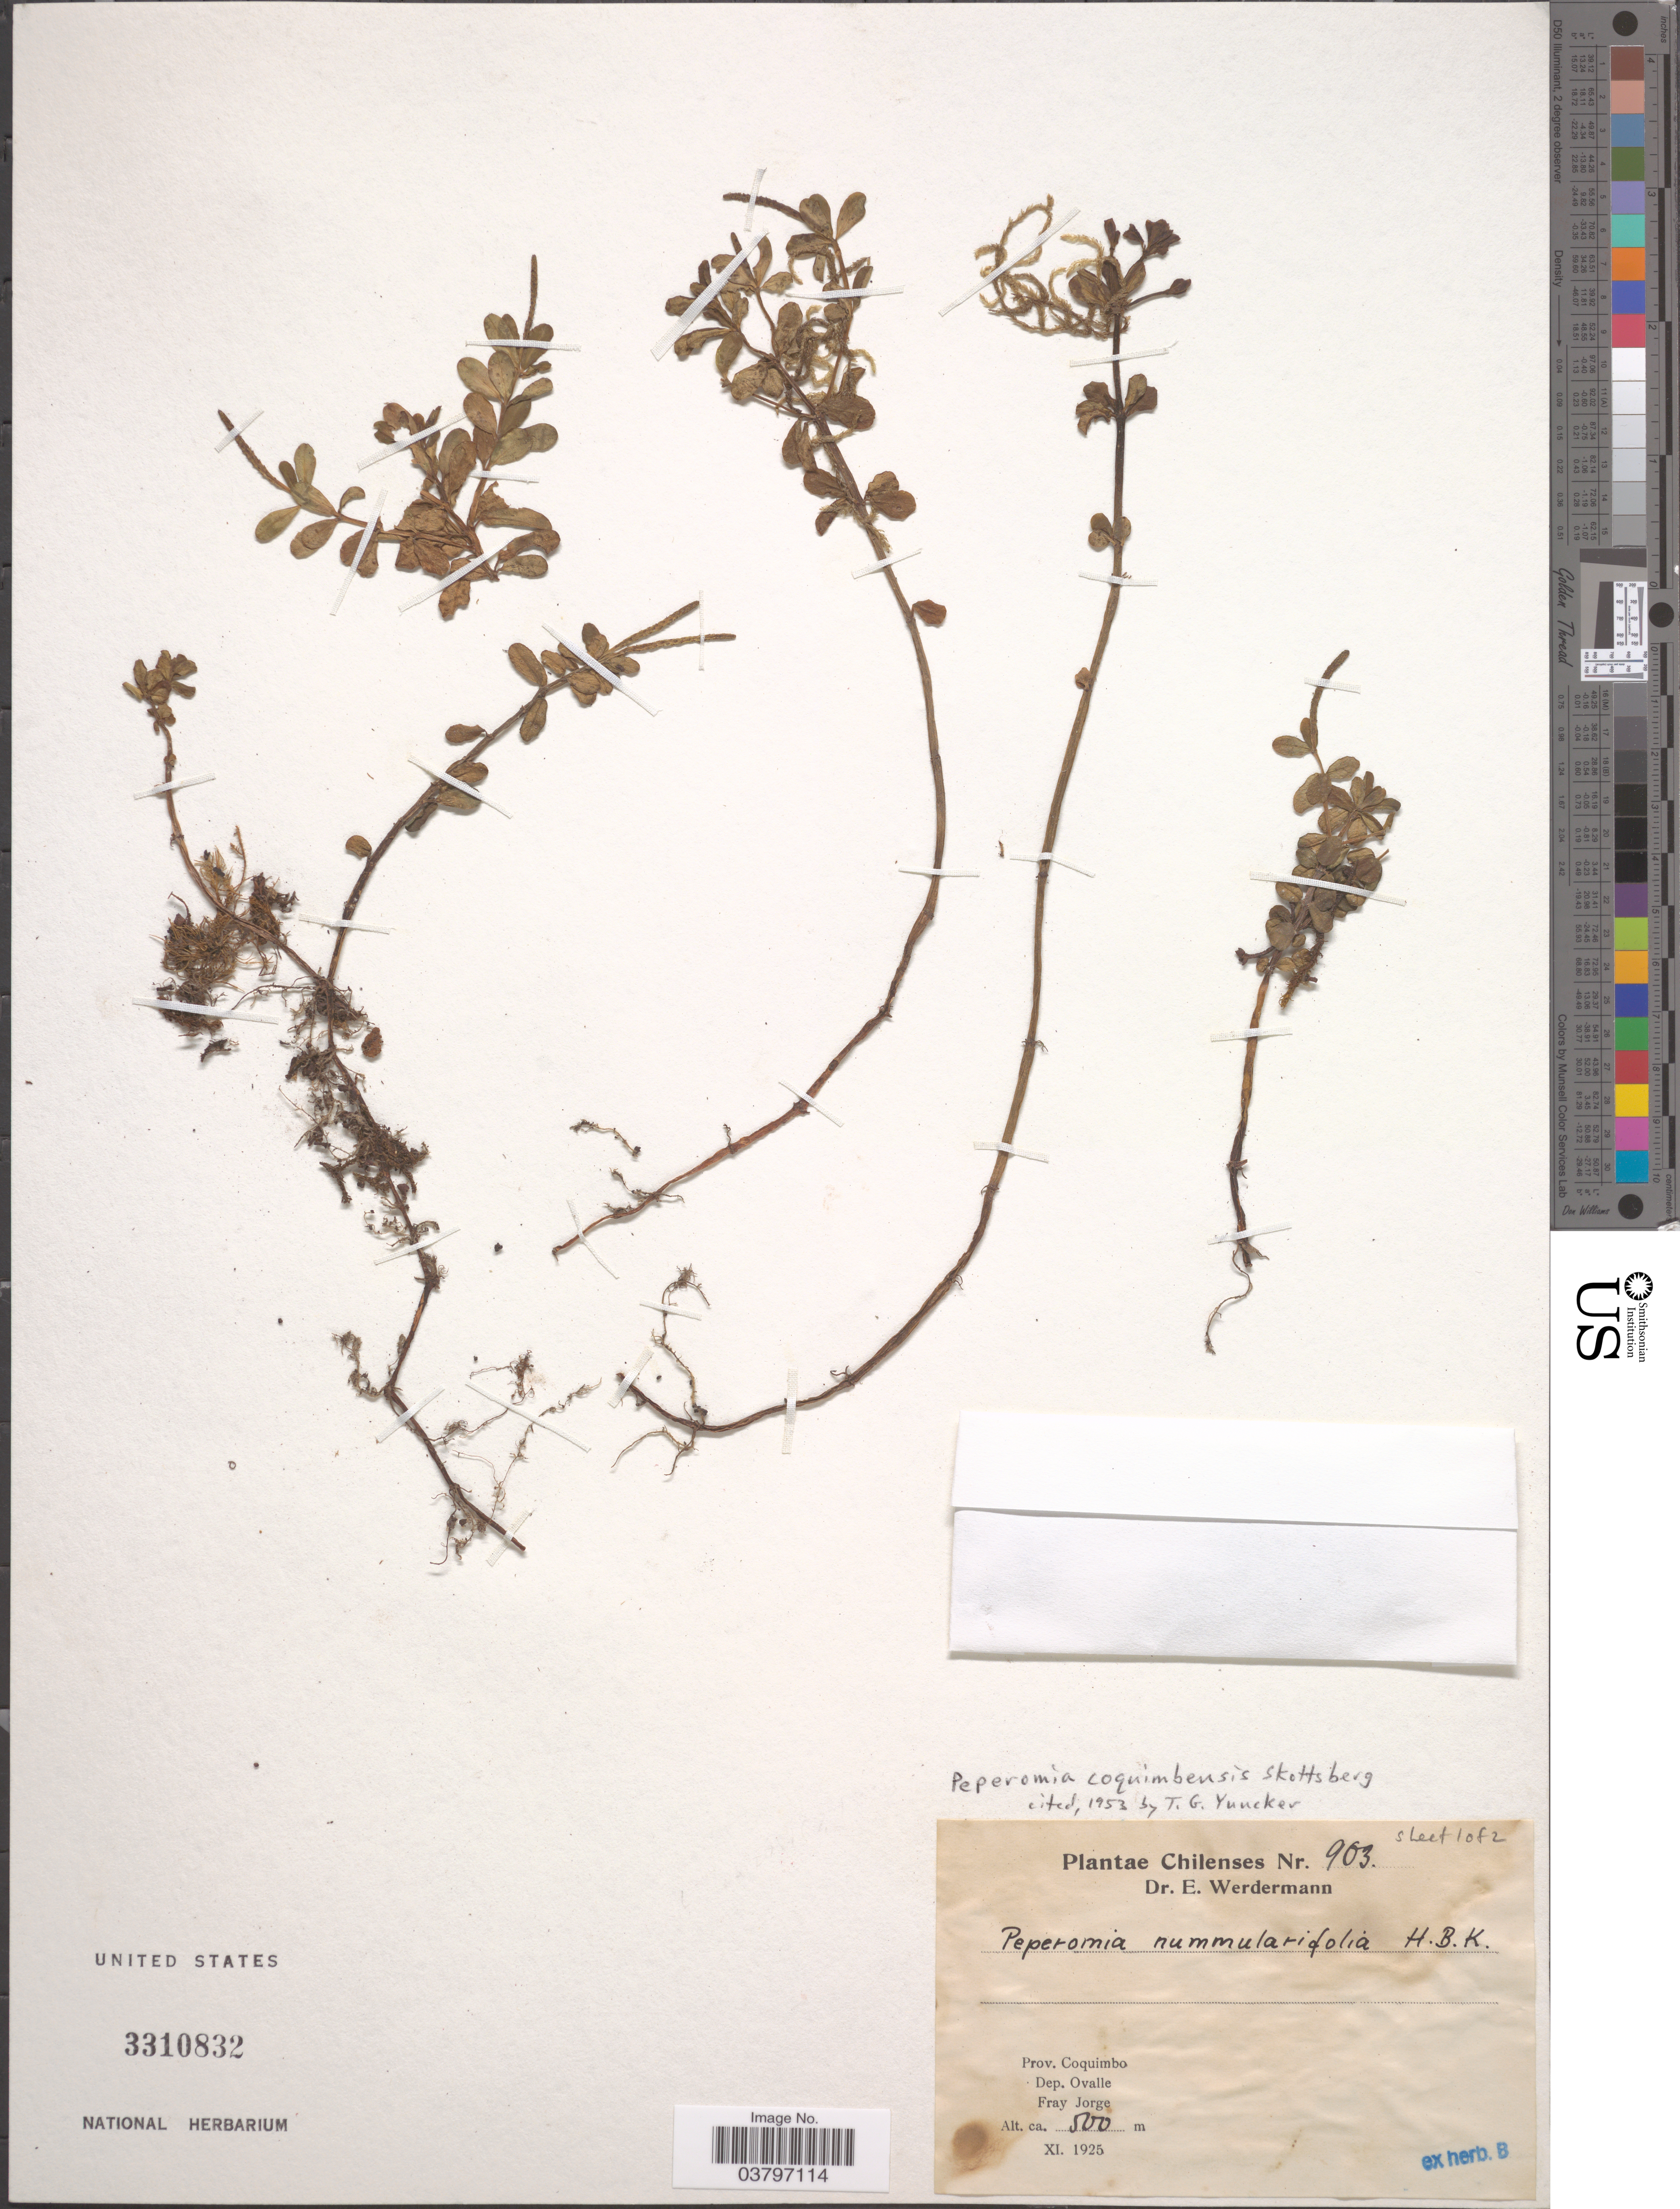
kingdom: Plantae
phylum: Tracheophyta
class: Magnoliopsida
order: Piperales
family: Piperaceae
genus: Peperomia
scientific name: Peperomia coquimbensis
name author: Skottsb.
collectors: E. Werdermann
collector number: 903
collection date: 1925-11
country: Chile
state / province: Coquimbo (IV)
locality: Dep. Ovalle. Fray Jorge.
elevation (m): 500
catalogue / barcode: US 3310832